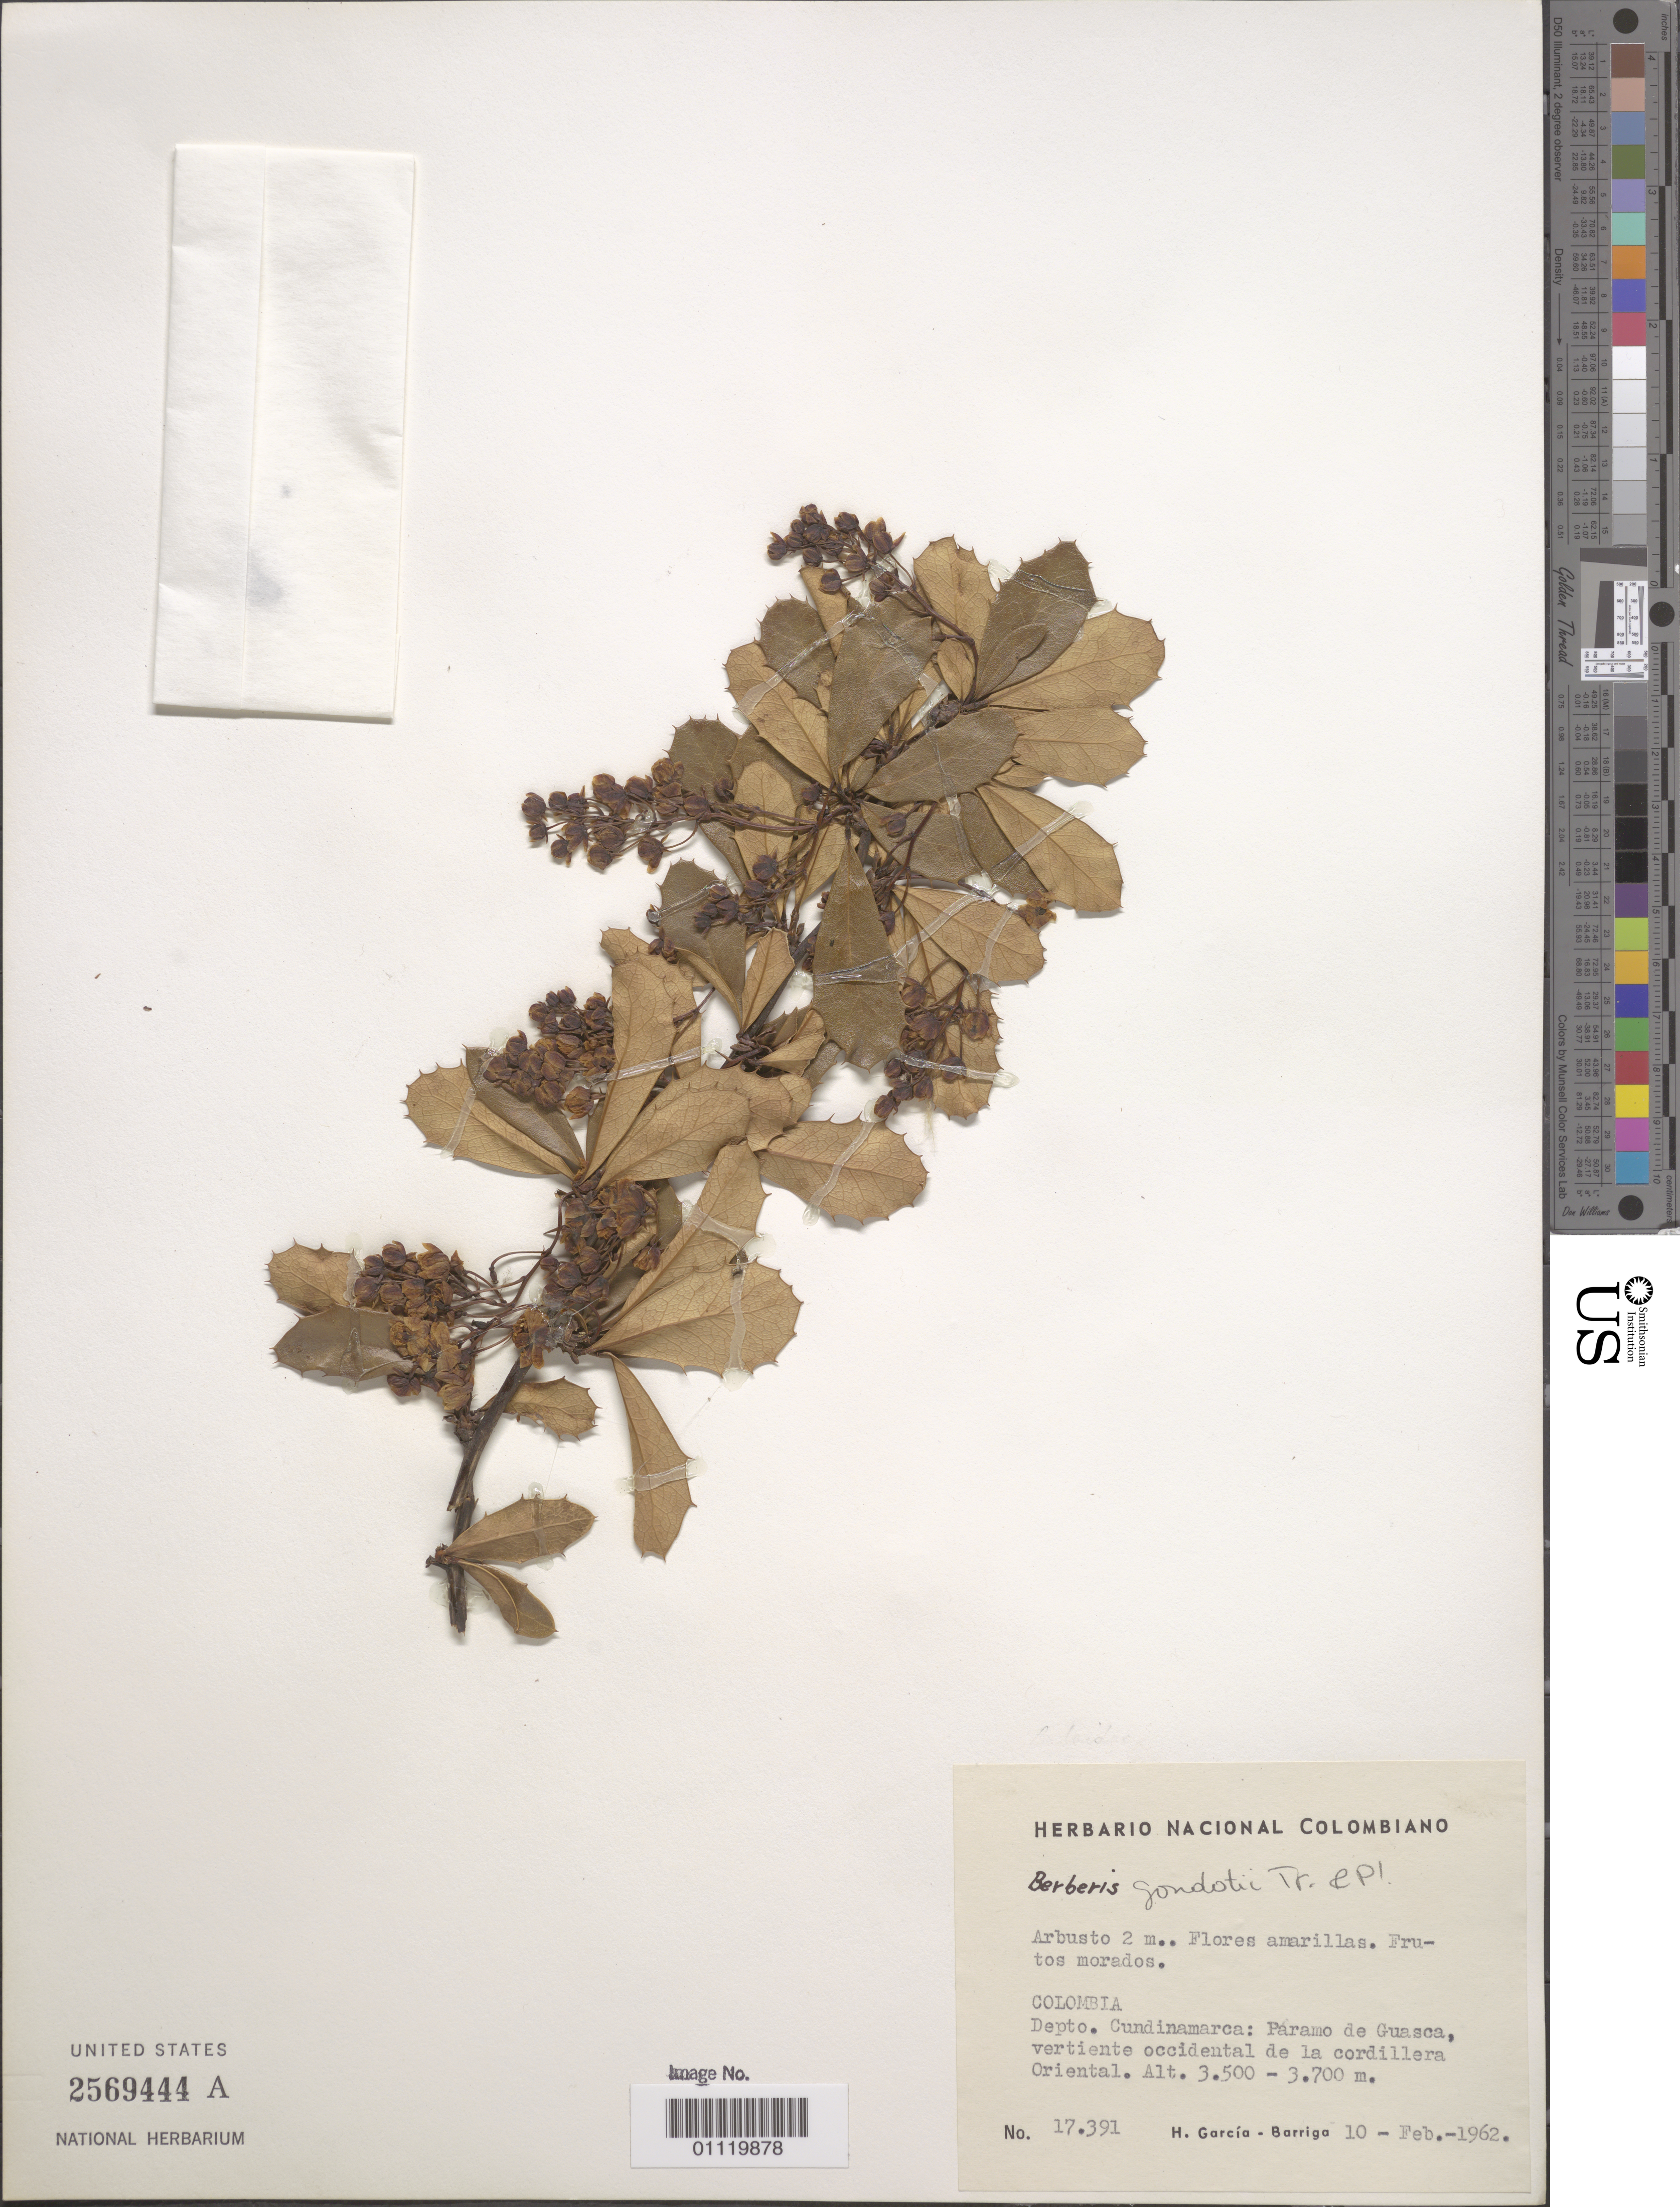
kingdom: Plantae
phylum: Tracheophyta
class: Magnoliopsida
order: Ranunculales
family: Berberidaceae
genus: Berberis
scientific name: Berberis goudotii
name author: Triana & Planch. ex Wedd.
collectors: H. García Barriga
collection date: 1962-02-10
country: Colombia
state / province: Cundinamarca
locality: Paramo de Guasca, western slopes of Cordillera Oriental.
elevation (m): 3500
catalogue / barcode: US 2569444